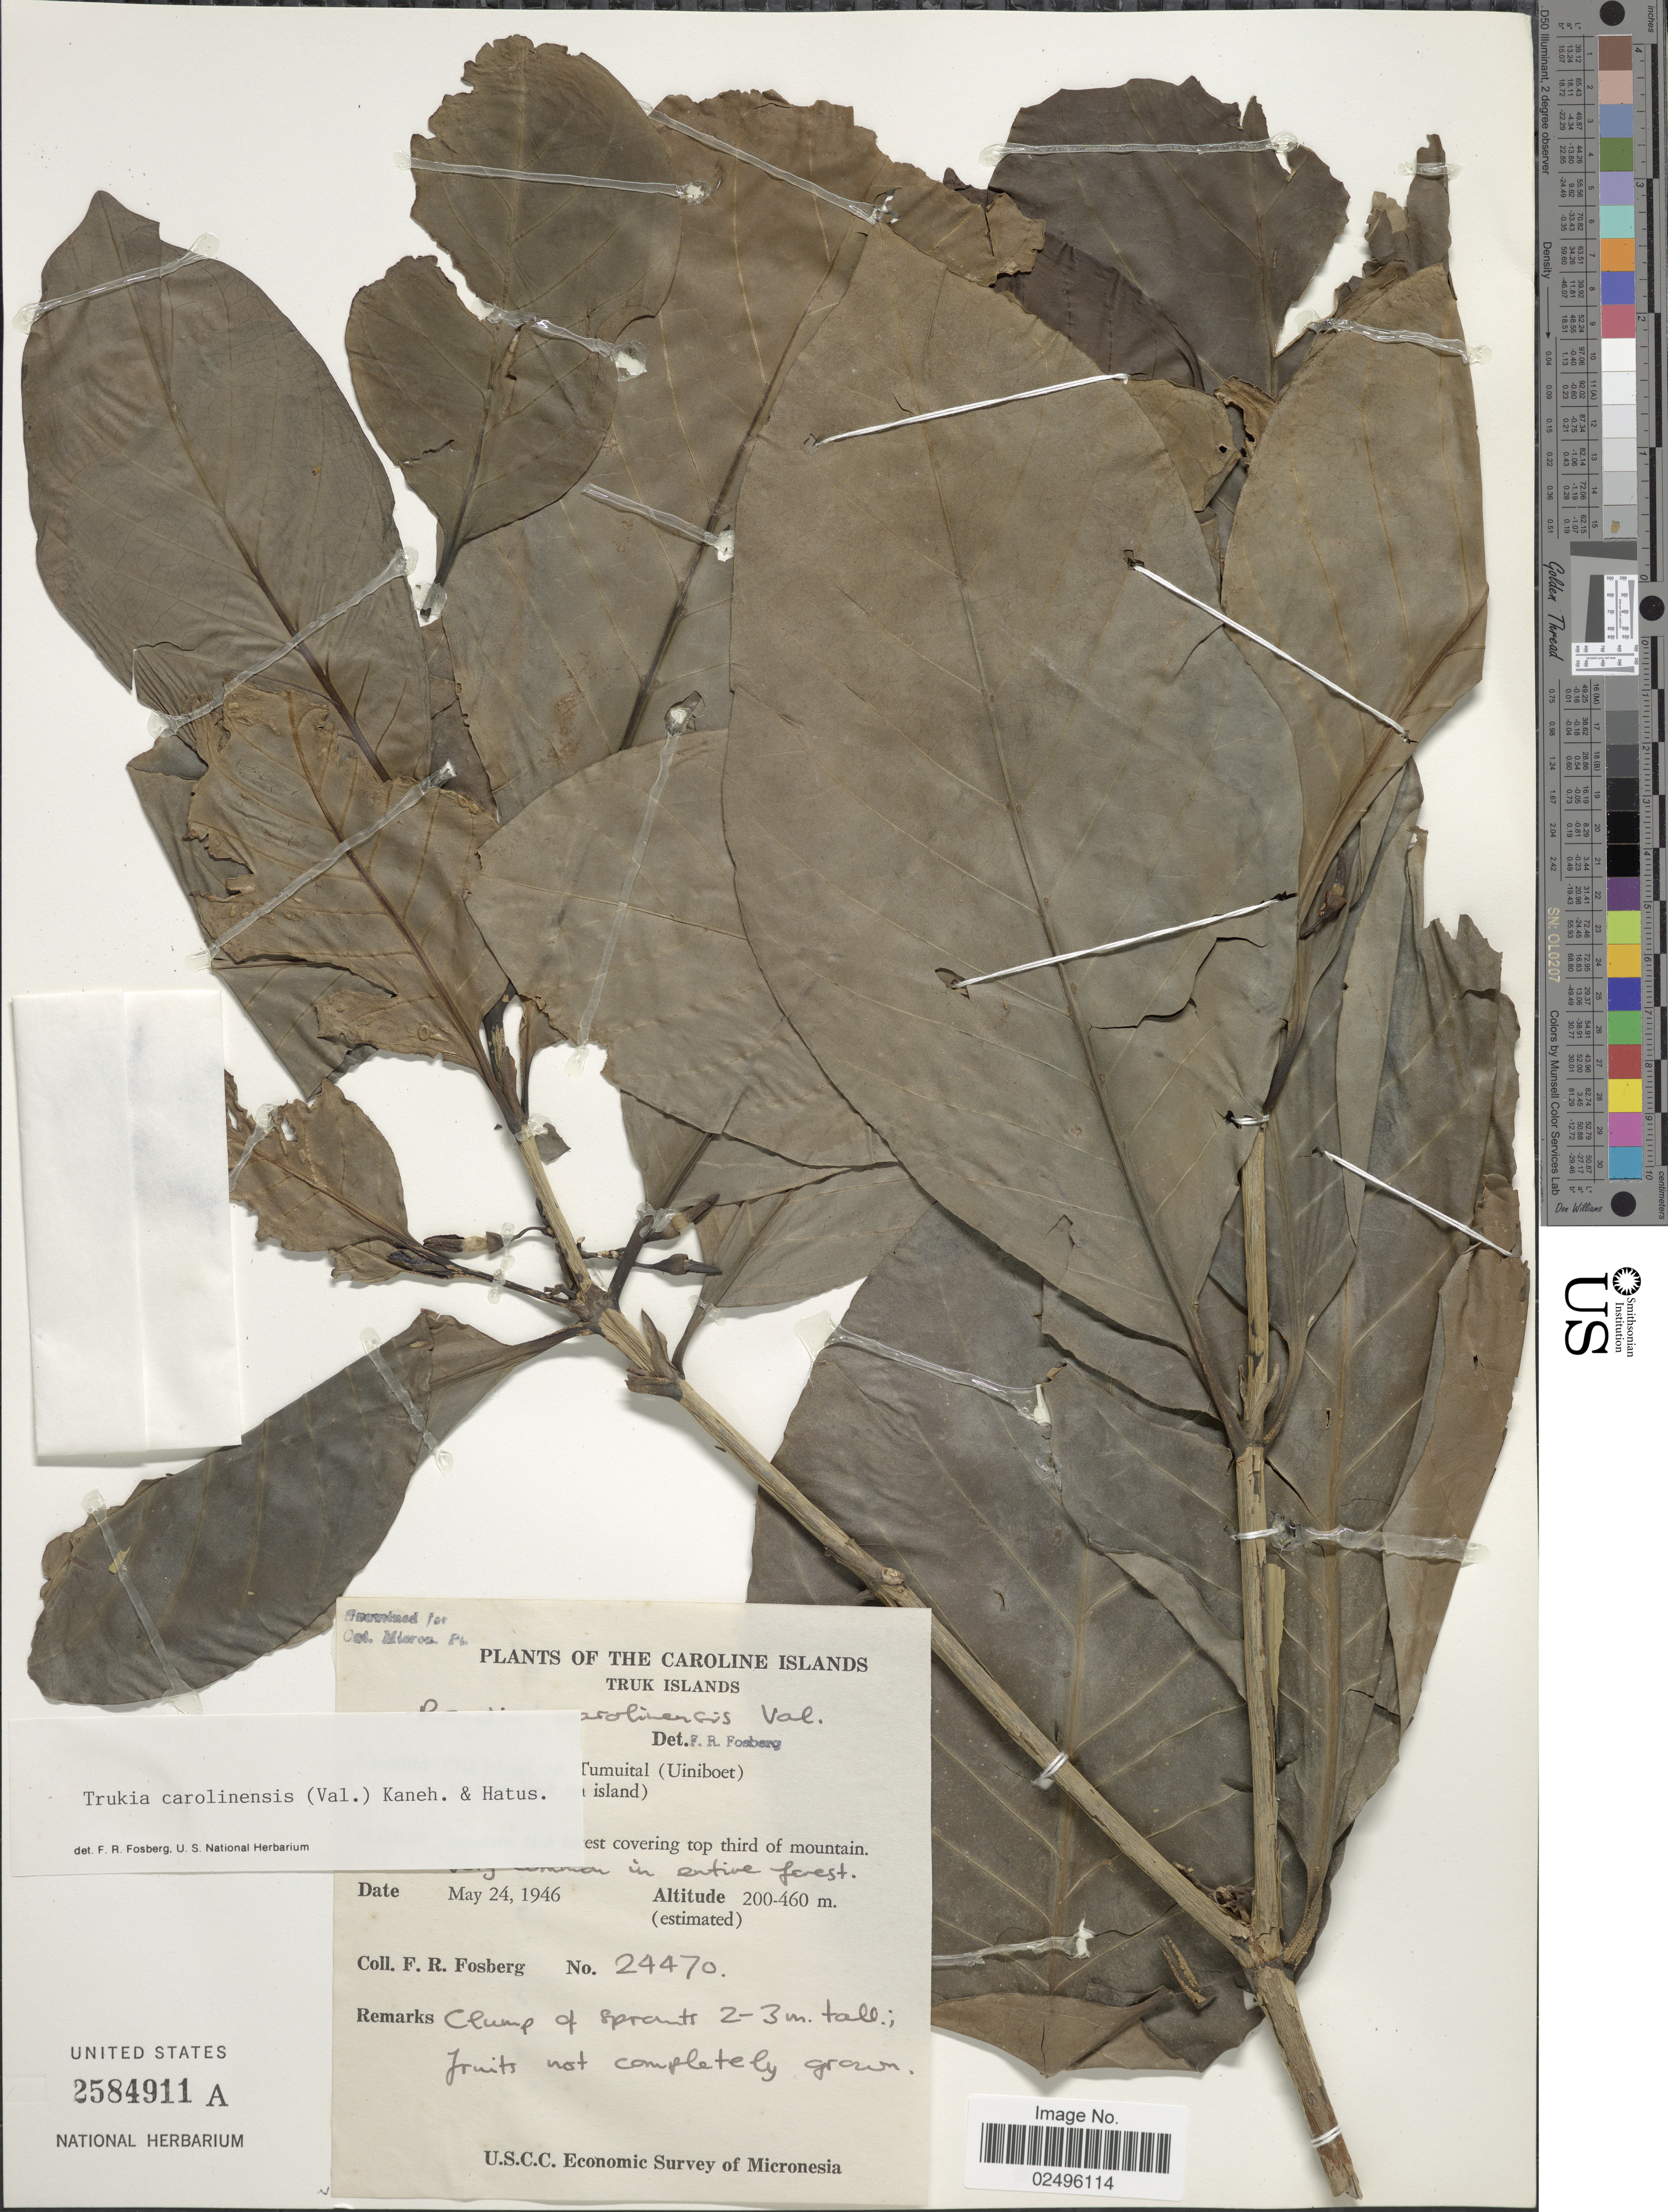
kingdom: Plantae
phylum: Tracheophyta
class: Magnoliopsida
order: Gentianales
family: Rubiaceae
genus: Trukia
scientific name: Trukia carolinensis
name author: (Valeton) Kaneh. & Hatus.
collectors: F. R. Fosberg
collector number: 24470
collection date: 1946-05-24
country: Micronesia, Federated States of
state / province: Truk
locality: The Caroline Islands, Truk Islands, [illegible text] Tumuital (Uiniboet) [illegible text] island), [illegible text] est covering top third of mountain, [illegible text] in entire forest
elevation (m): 200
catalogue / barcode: US 2584911A